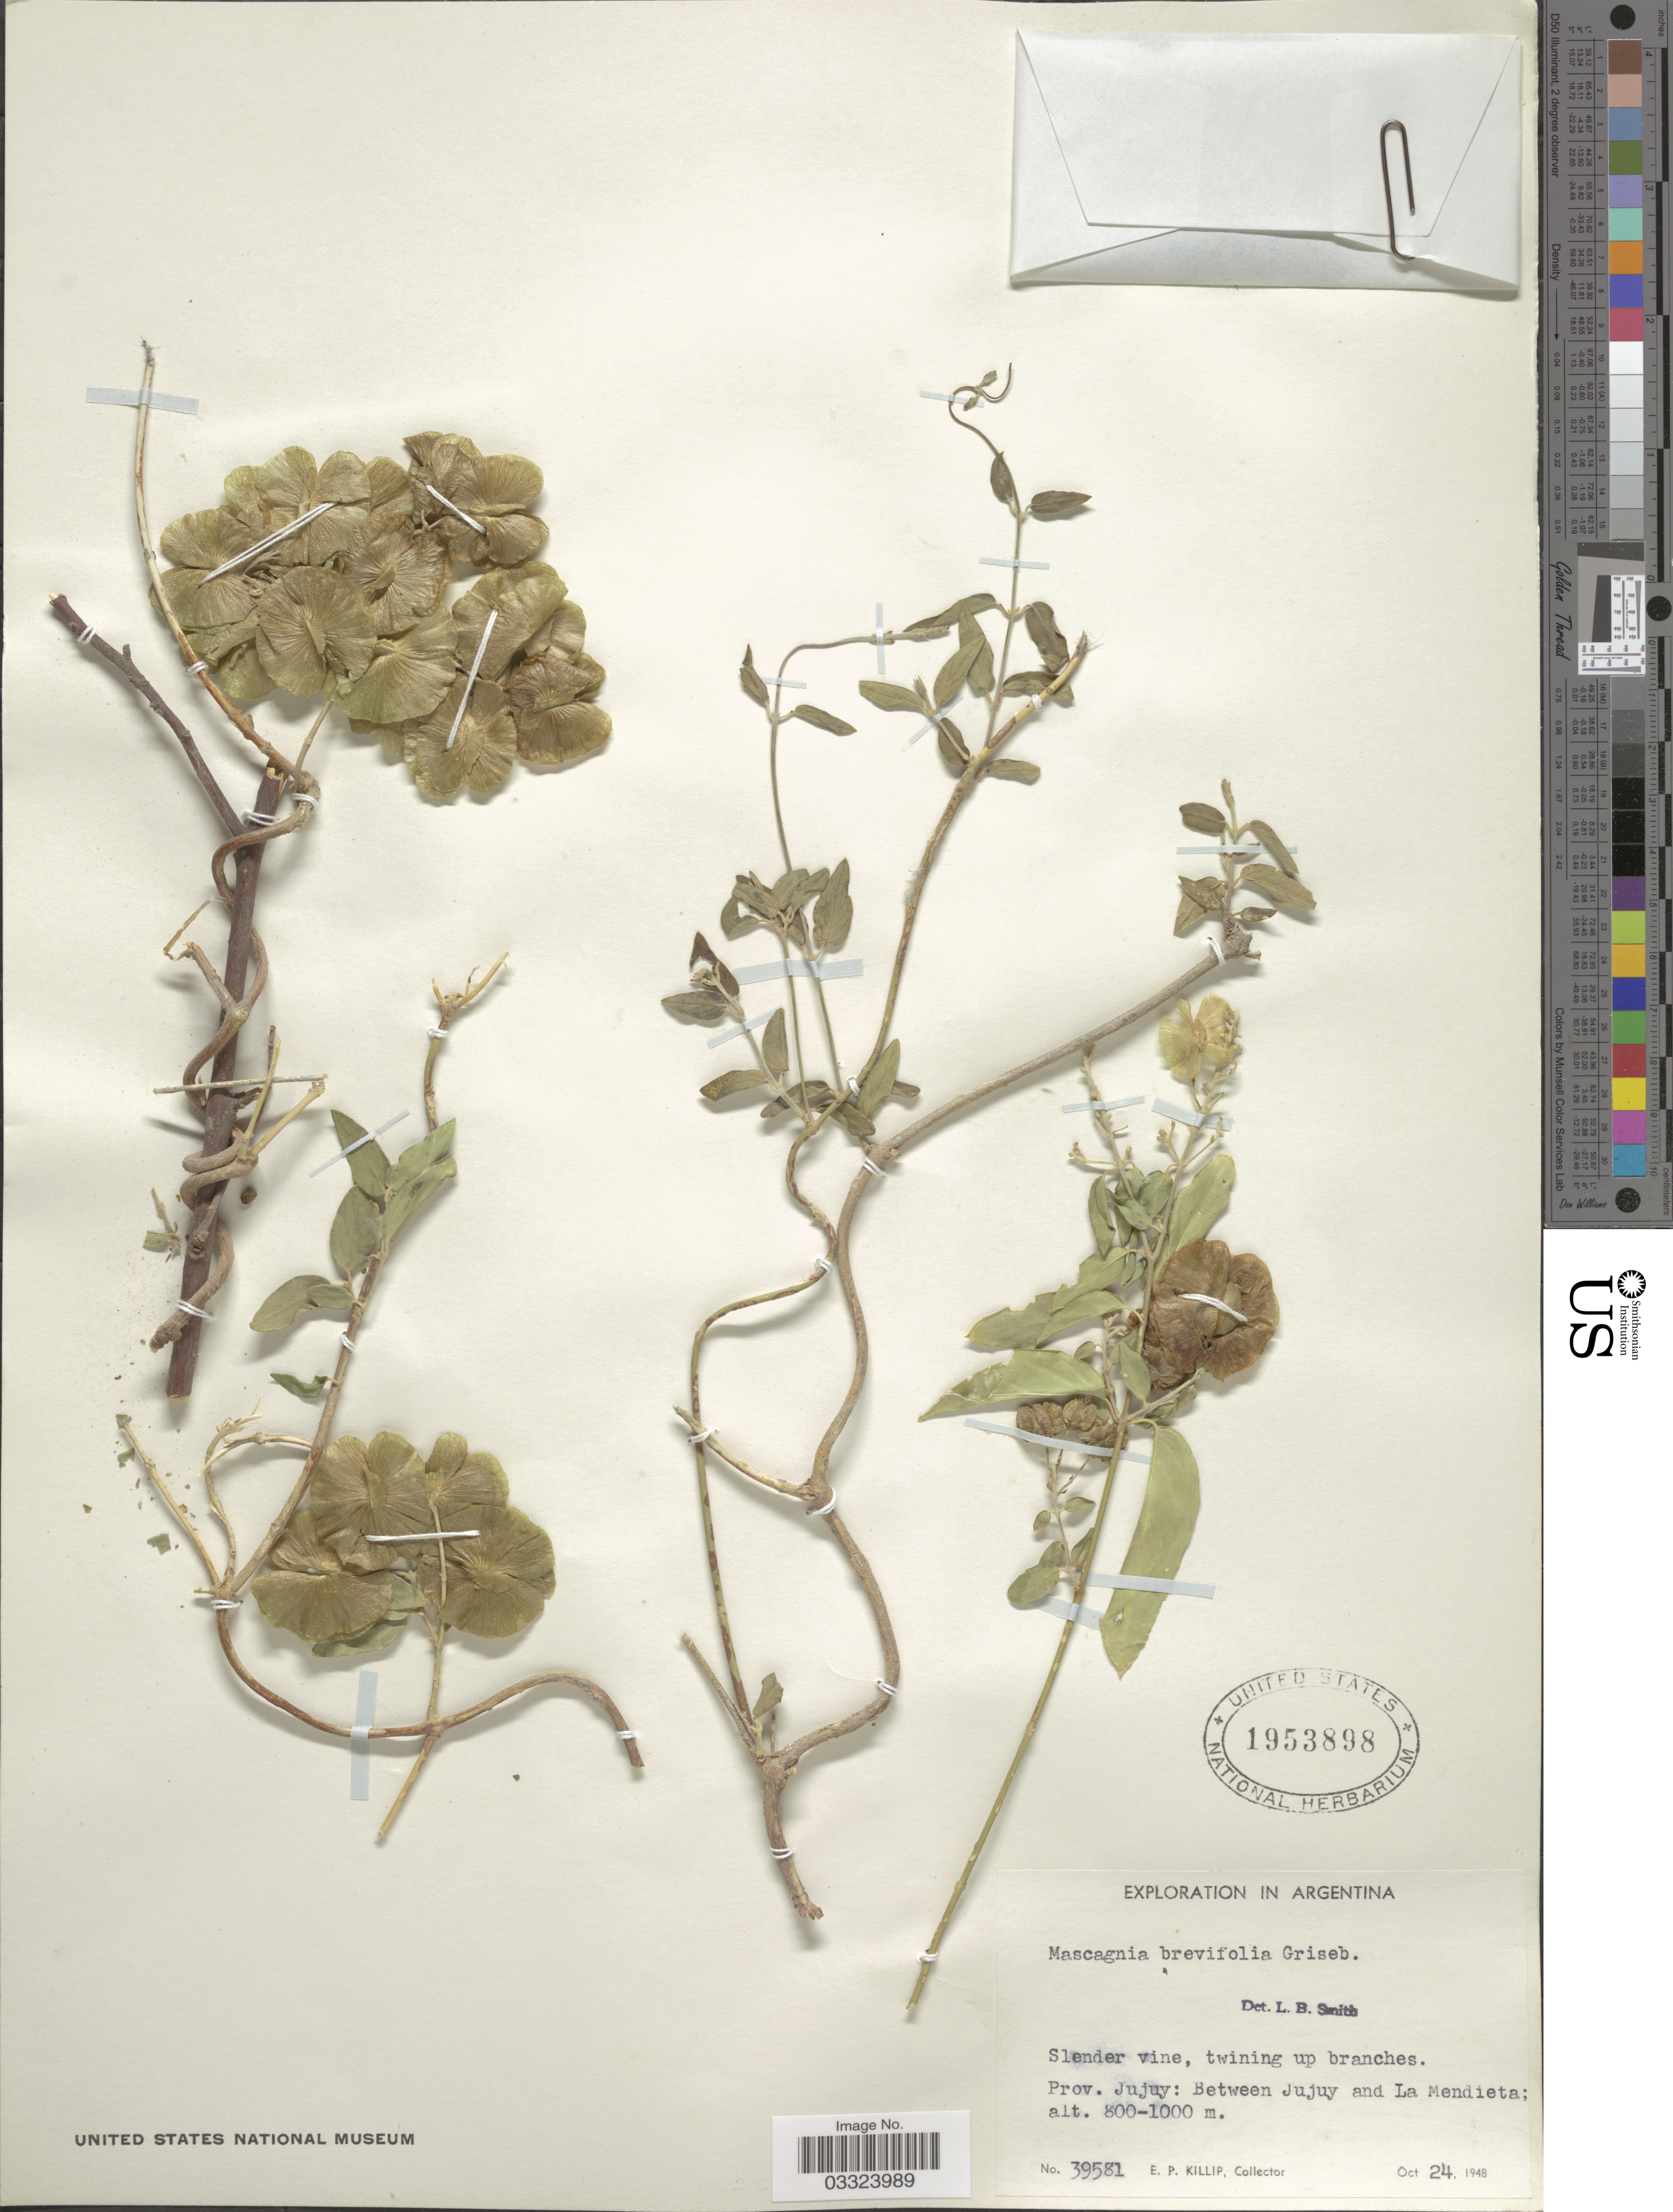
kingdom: Plantae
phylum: Tracheophyta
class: Magnoliopsida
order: Malpighiales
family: Malpighiaceae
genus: Mascagnia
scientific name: Mascagnia brevifolia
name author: Griseb.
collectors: E. P. Killip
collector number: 39581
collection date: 1948-10-24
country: Argentina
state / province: Jujuy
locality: Prov. Jujuy: Between Jujuy and La Mendieta.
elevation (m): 800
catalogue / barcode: US 1953898